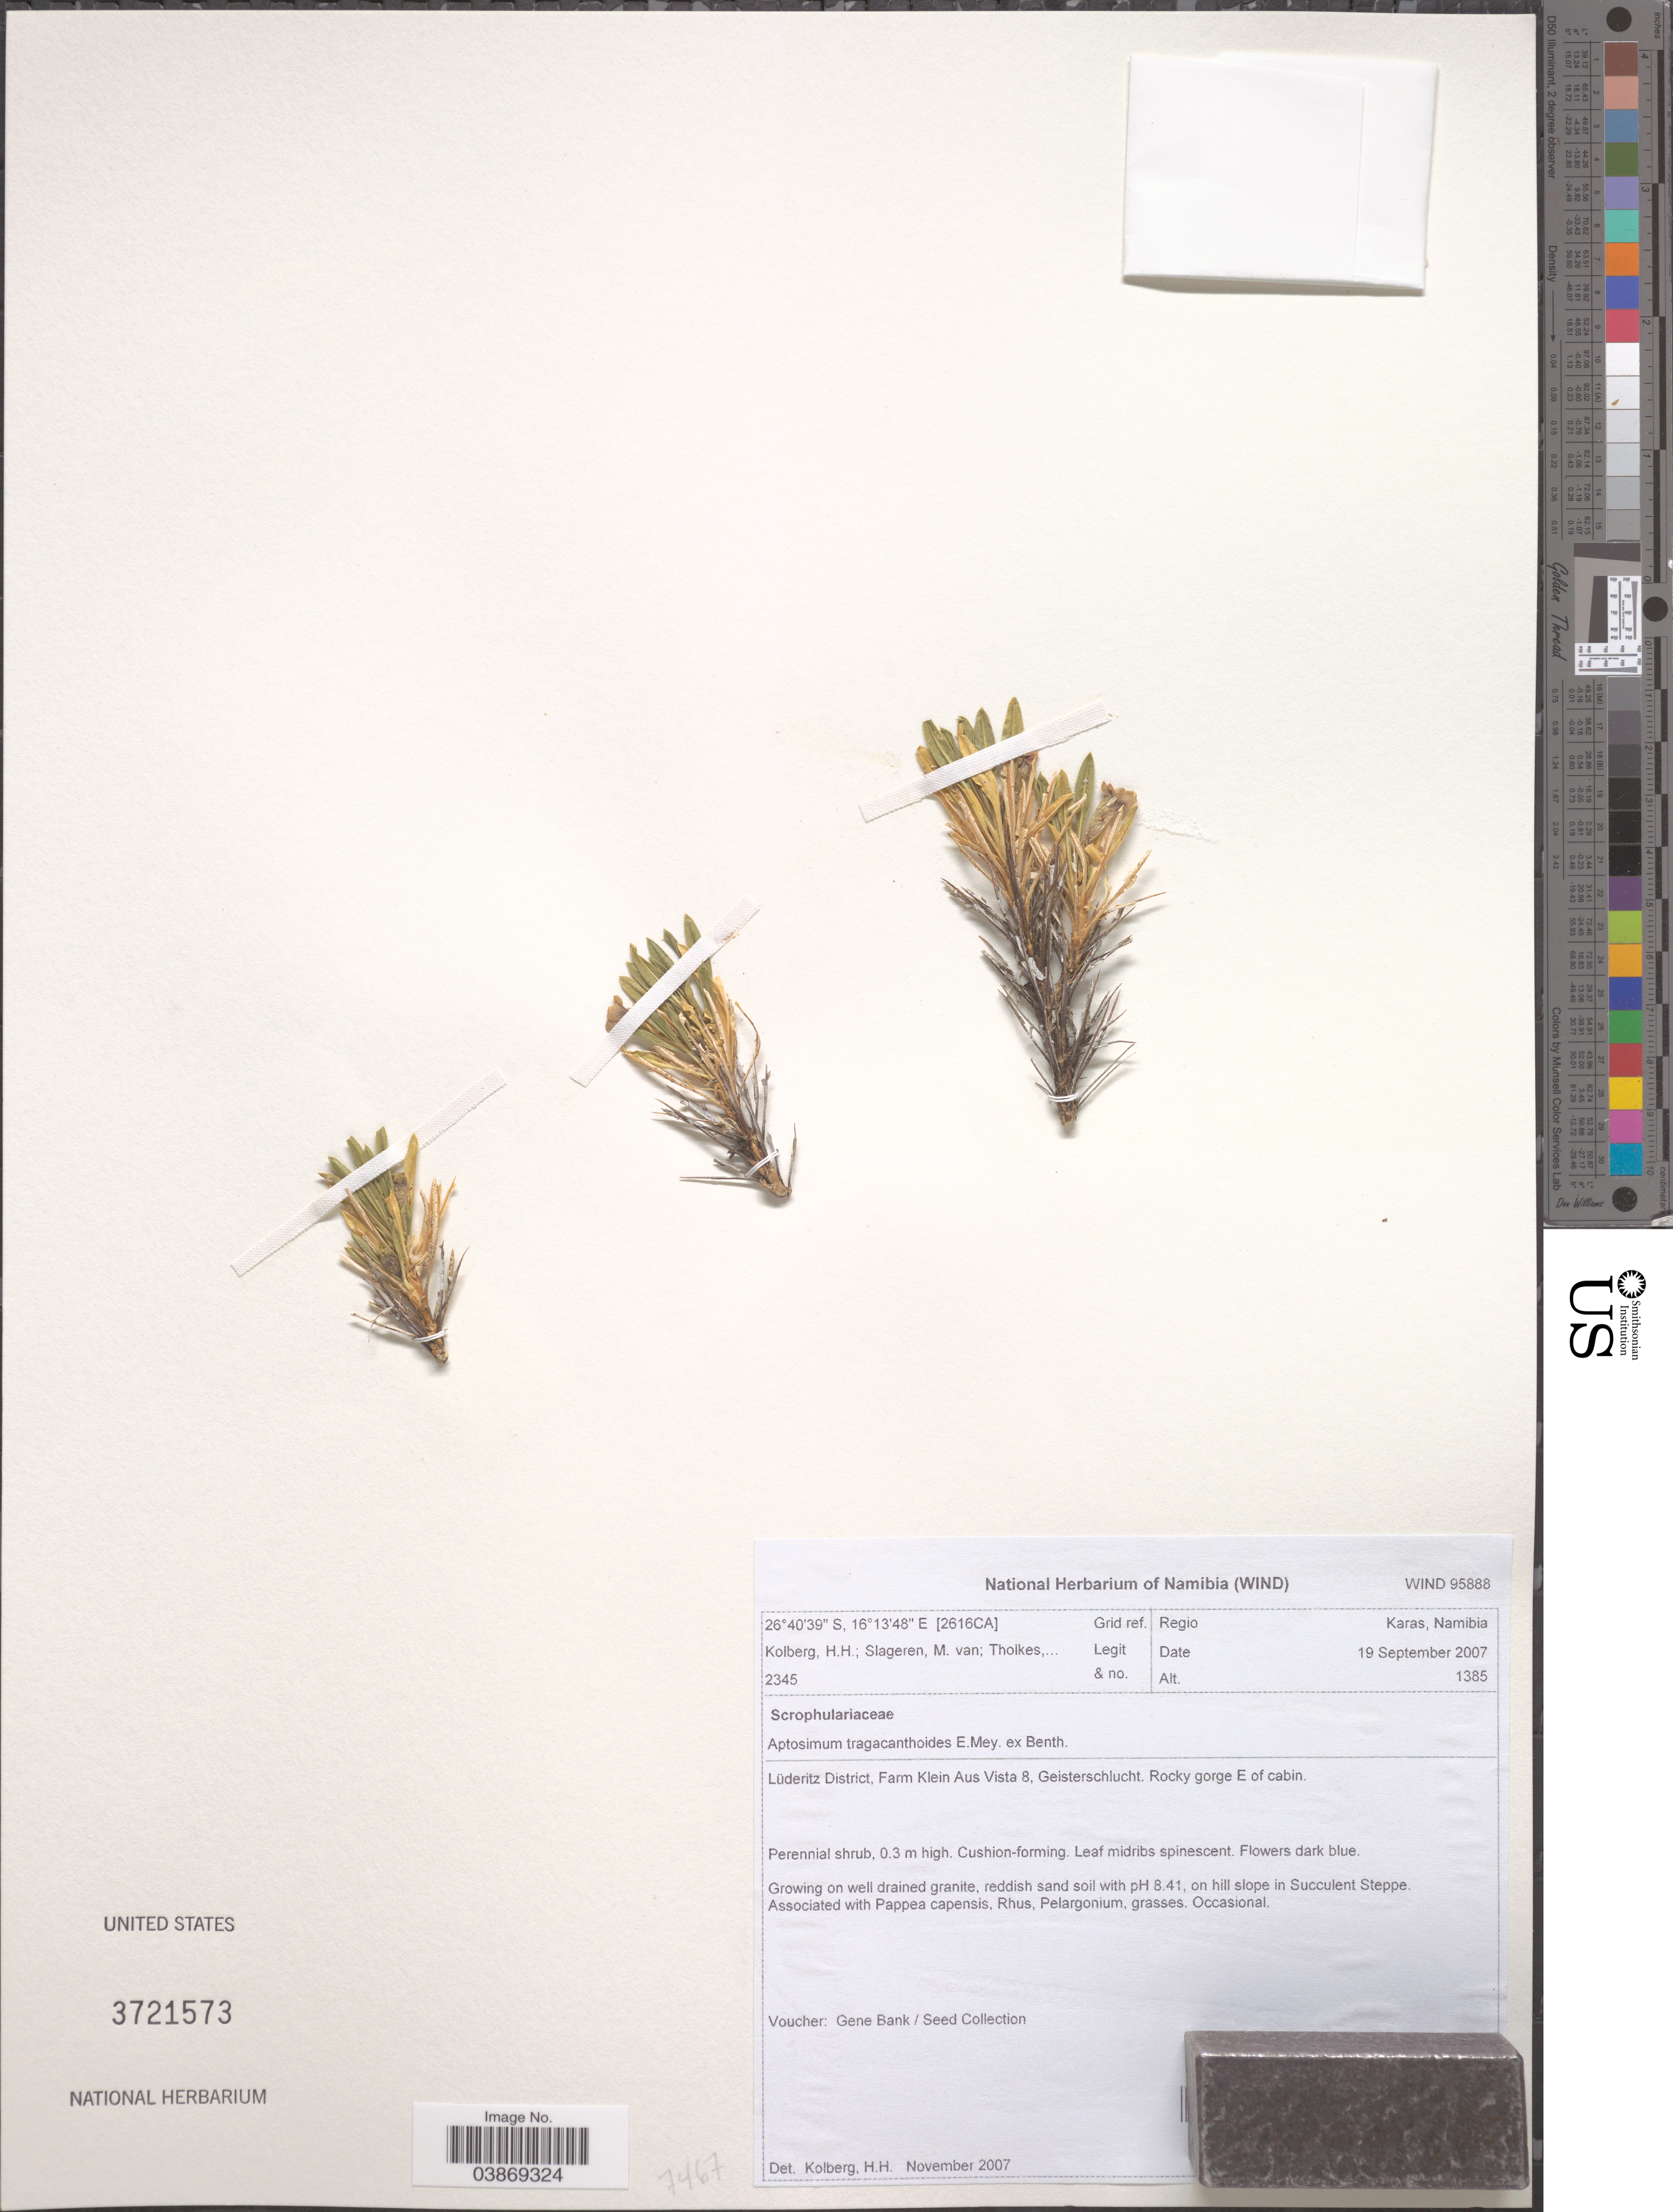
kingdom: Plantae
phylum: Tracheophyta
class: Magnoliopsida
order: Lamiales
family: Scrophulariaceae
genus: Aptosimum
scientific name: Aptosimum tragacanthoides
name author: E. Mey. ex Benth.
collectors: H. H. Kolberg, M. Slageren & Tholkes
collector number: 2345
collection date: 2007-09-19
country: Namibia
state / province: Karas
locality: Grid ref. [2616CA]. Regio Karas. Lüderitz District, Farm Klein Aus Vista 8, Geisterschlucht.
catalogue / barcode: US 3721573